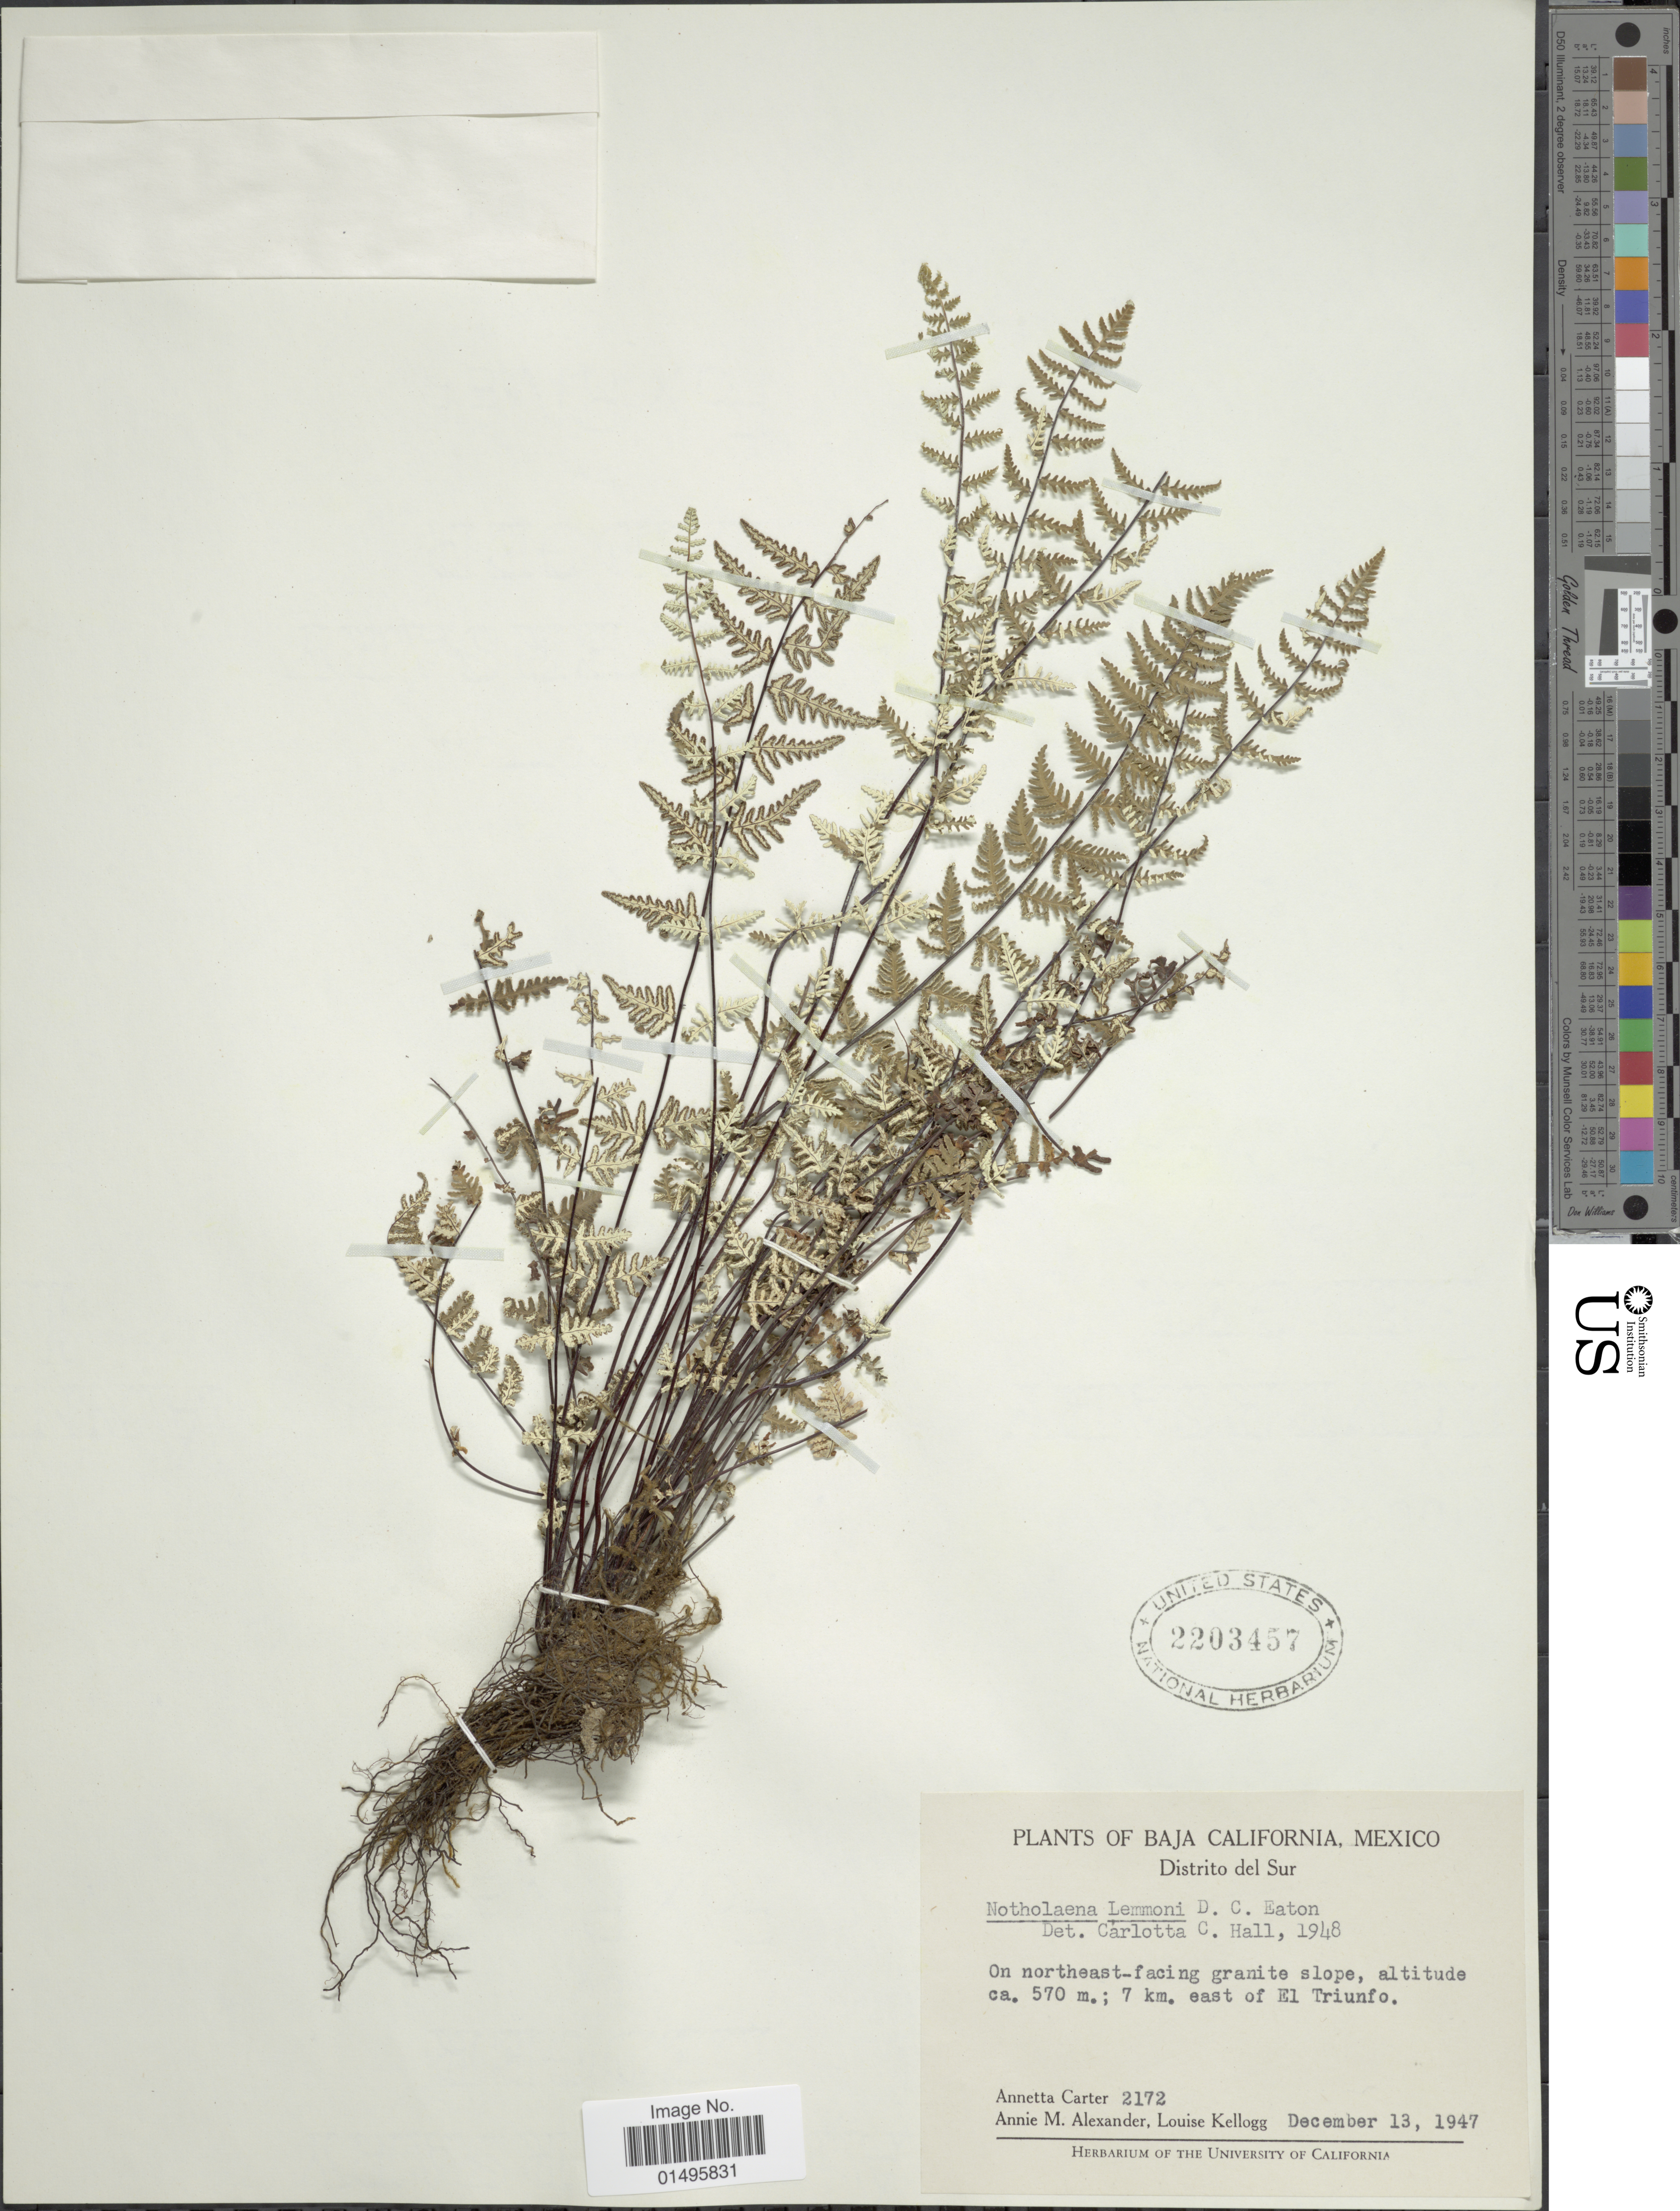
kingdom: Plantae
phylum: Tracheophyta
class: Polypodiopsida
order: Polypodiales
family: Pteridaceae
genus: Notholaena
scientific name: Notholaena lemmonii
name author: D.C. Eaton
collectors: A. Carter, A. M. Alexander & L. Kellogg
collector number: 2172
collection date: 1947-12-13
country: Mexico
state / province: Baja California Sur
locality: Mexico, Baja California, Distrito del Sur, on northeast-facing granite slope, 7 km. east of El Triunfo.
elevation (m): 570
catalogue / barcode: US 2203457